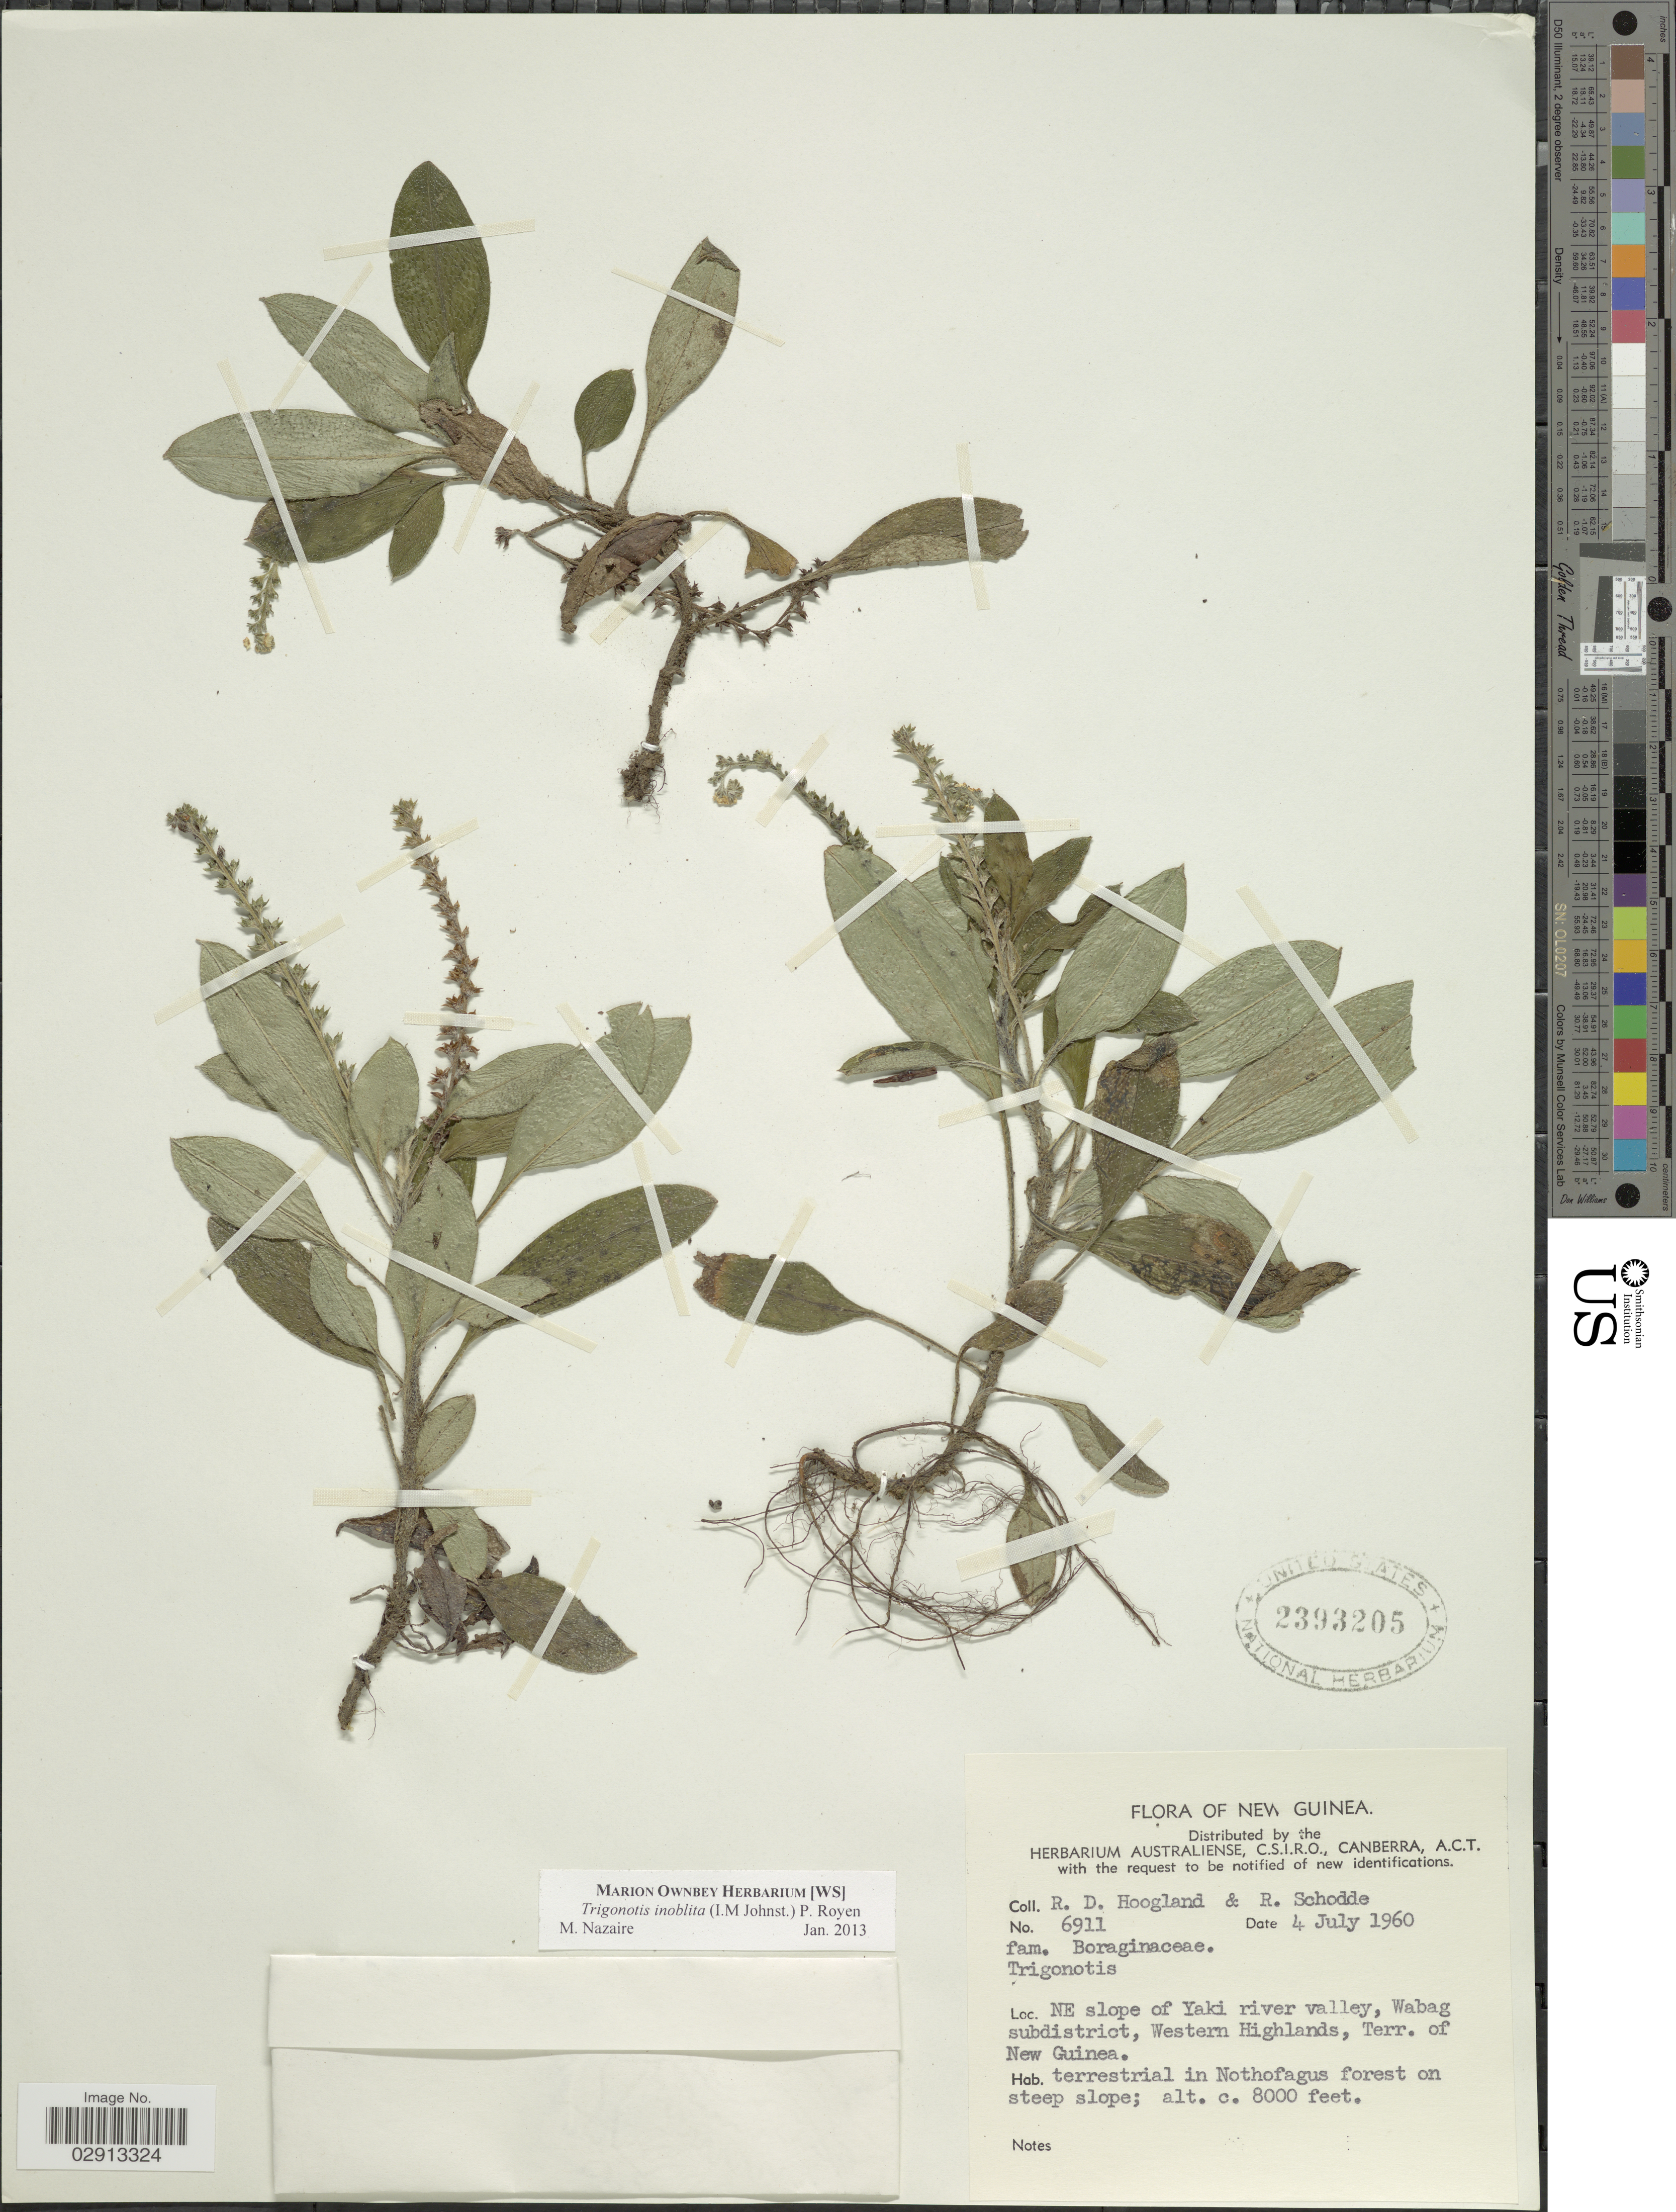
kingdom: Plantae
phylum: Tracheophyta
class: Magnoliopsida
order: Boraginales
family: Boraginaceae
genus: Trigonotis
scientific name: Trigonotis inoblita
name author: F. Muell.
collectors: R. D. Hoogland & R. Schodde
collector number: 6911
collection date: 1960-07-04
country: Papua New Guinea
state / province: Western Highlands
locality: New Guinea. NE slope of Yaki river valley, Wabag subdistrict, Western Highlands, Terr. of New Guinea.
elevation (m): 2438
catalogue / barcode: US 2393205